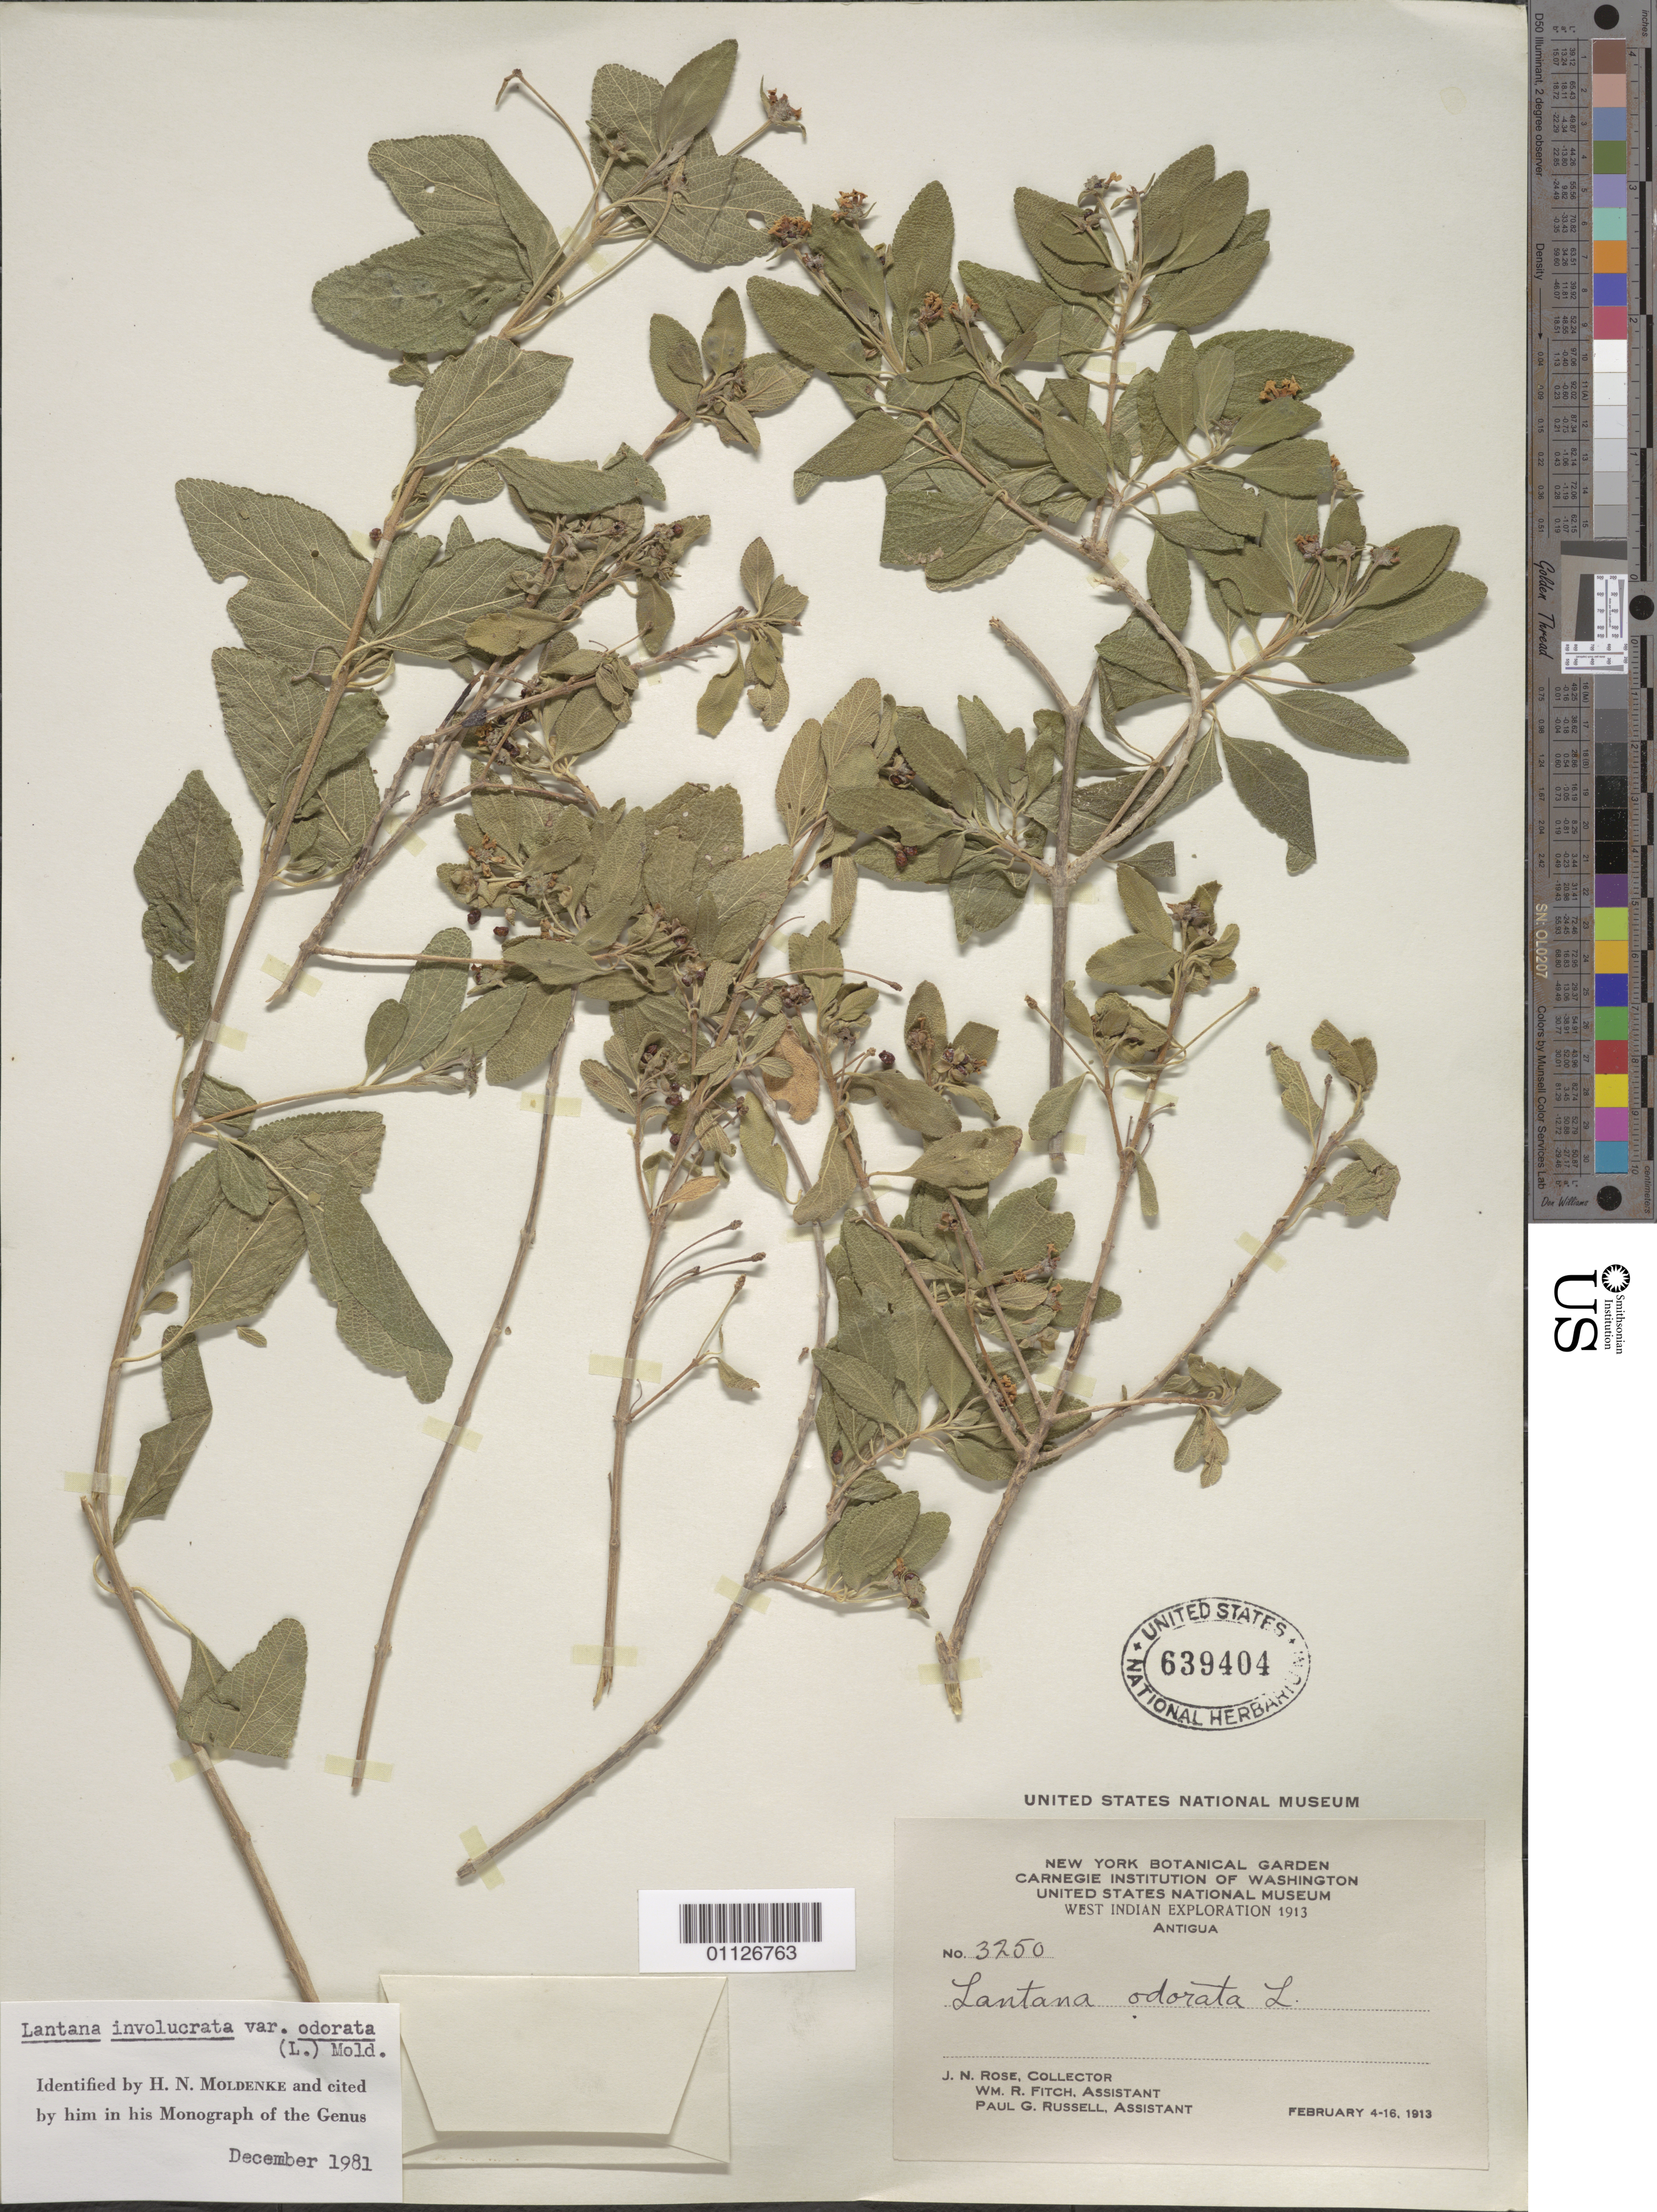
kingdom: Plantae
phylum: Tracheophyta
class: Magnoliopsida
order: Lamiales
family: Verbenaceae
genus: Lantana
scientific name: Lantana involucrata var. odorata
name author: (L.) Moldenke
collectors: J. N. Rose, W. R. Fitch & P. G. Russell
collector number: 3250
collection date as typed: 04 Feb 1913 to 16 Feb 1913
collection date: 1913-02-04/1913-02-16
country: Antigua and Barbuda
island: Antigua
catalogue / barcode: US 639404